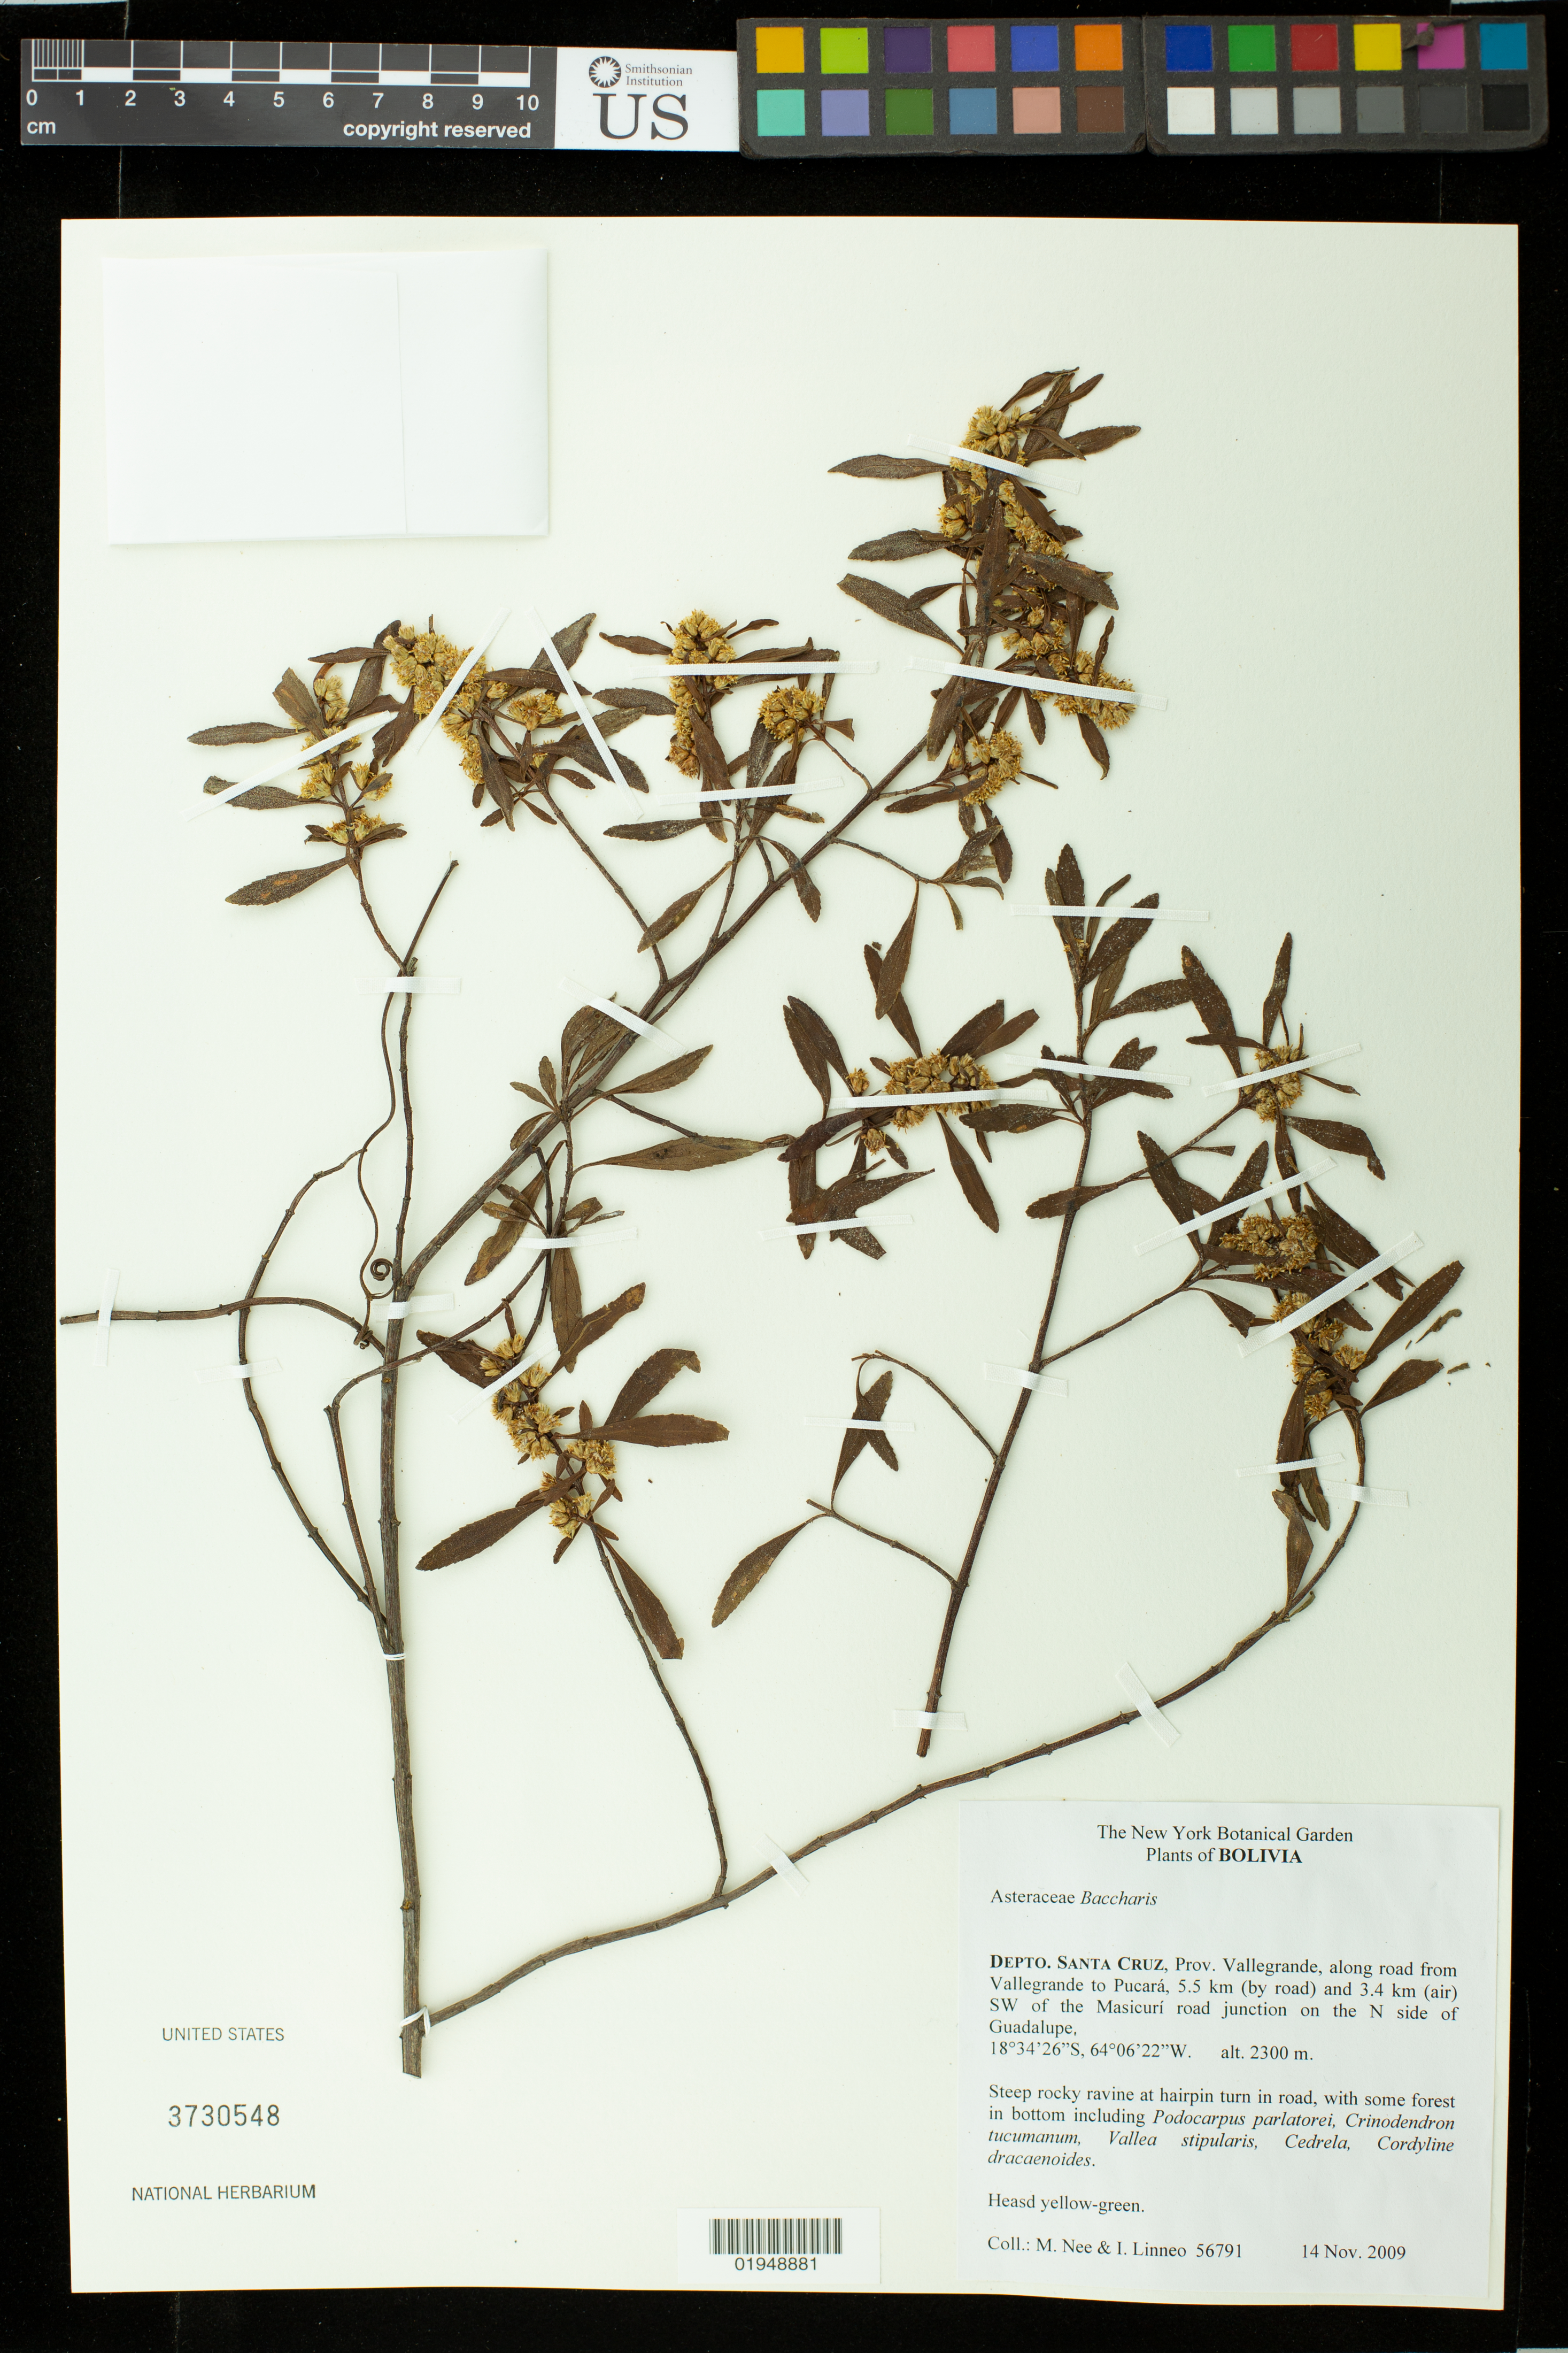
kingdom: Plantae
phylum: Tracheophyta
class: Magnoliopsida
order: Asterales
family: Asteraceae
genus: Baccharis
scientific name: Baccharis sp.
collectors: M. Nee & I. Linneo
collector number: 56791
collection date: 2009-11-14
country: Bolivia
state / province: Santa Cruz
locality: Depto. Santa Cruz, Prov. Vallegrande, along road from Vallegrande to Pucara, 5.5 km (by road) and 3.4 km (air) SW of the Masicuri road junction on the N side of Guadalupe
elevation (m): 2300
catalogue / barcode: US 3730548